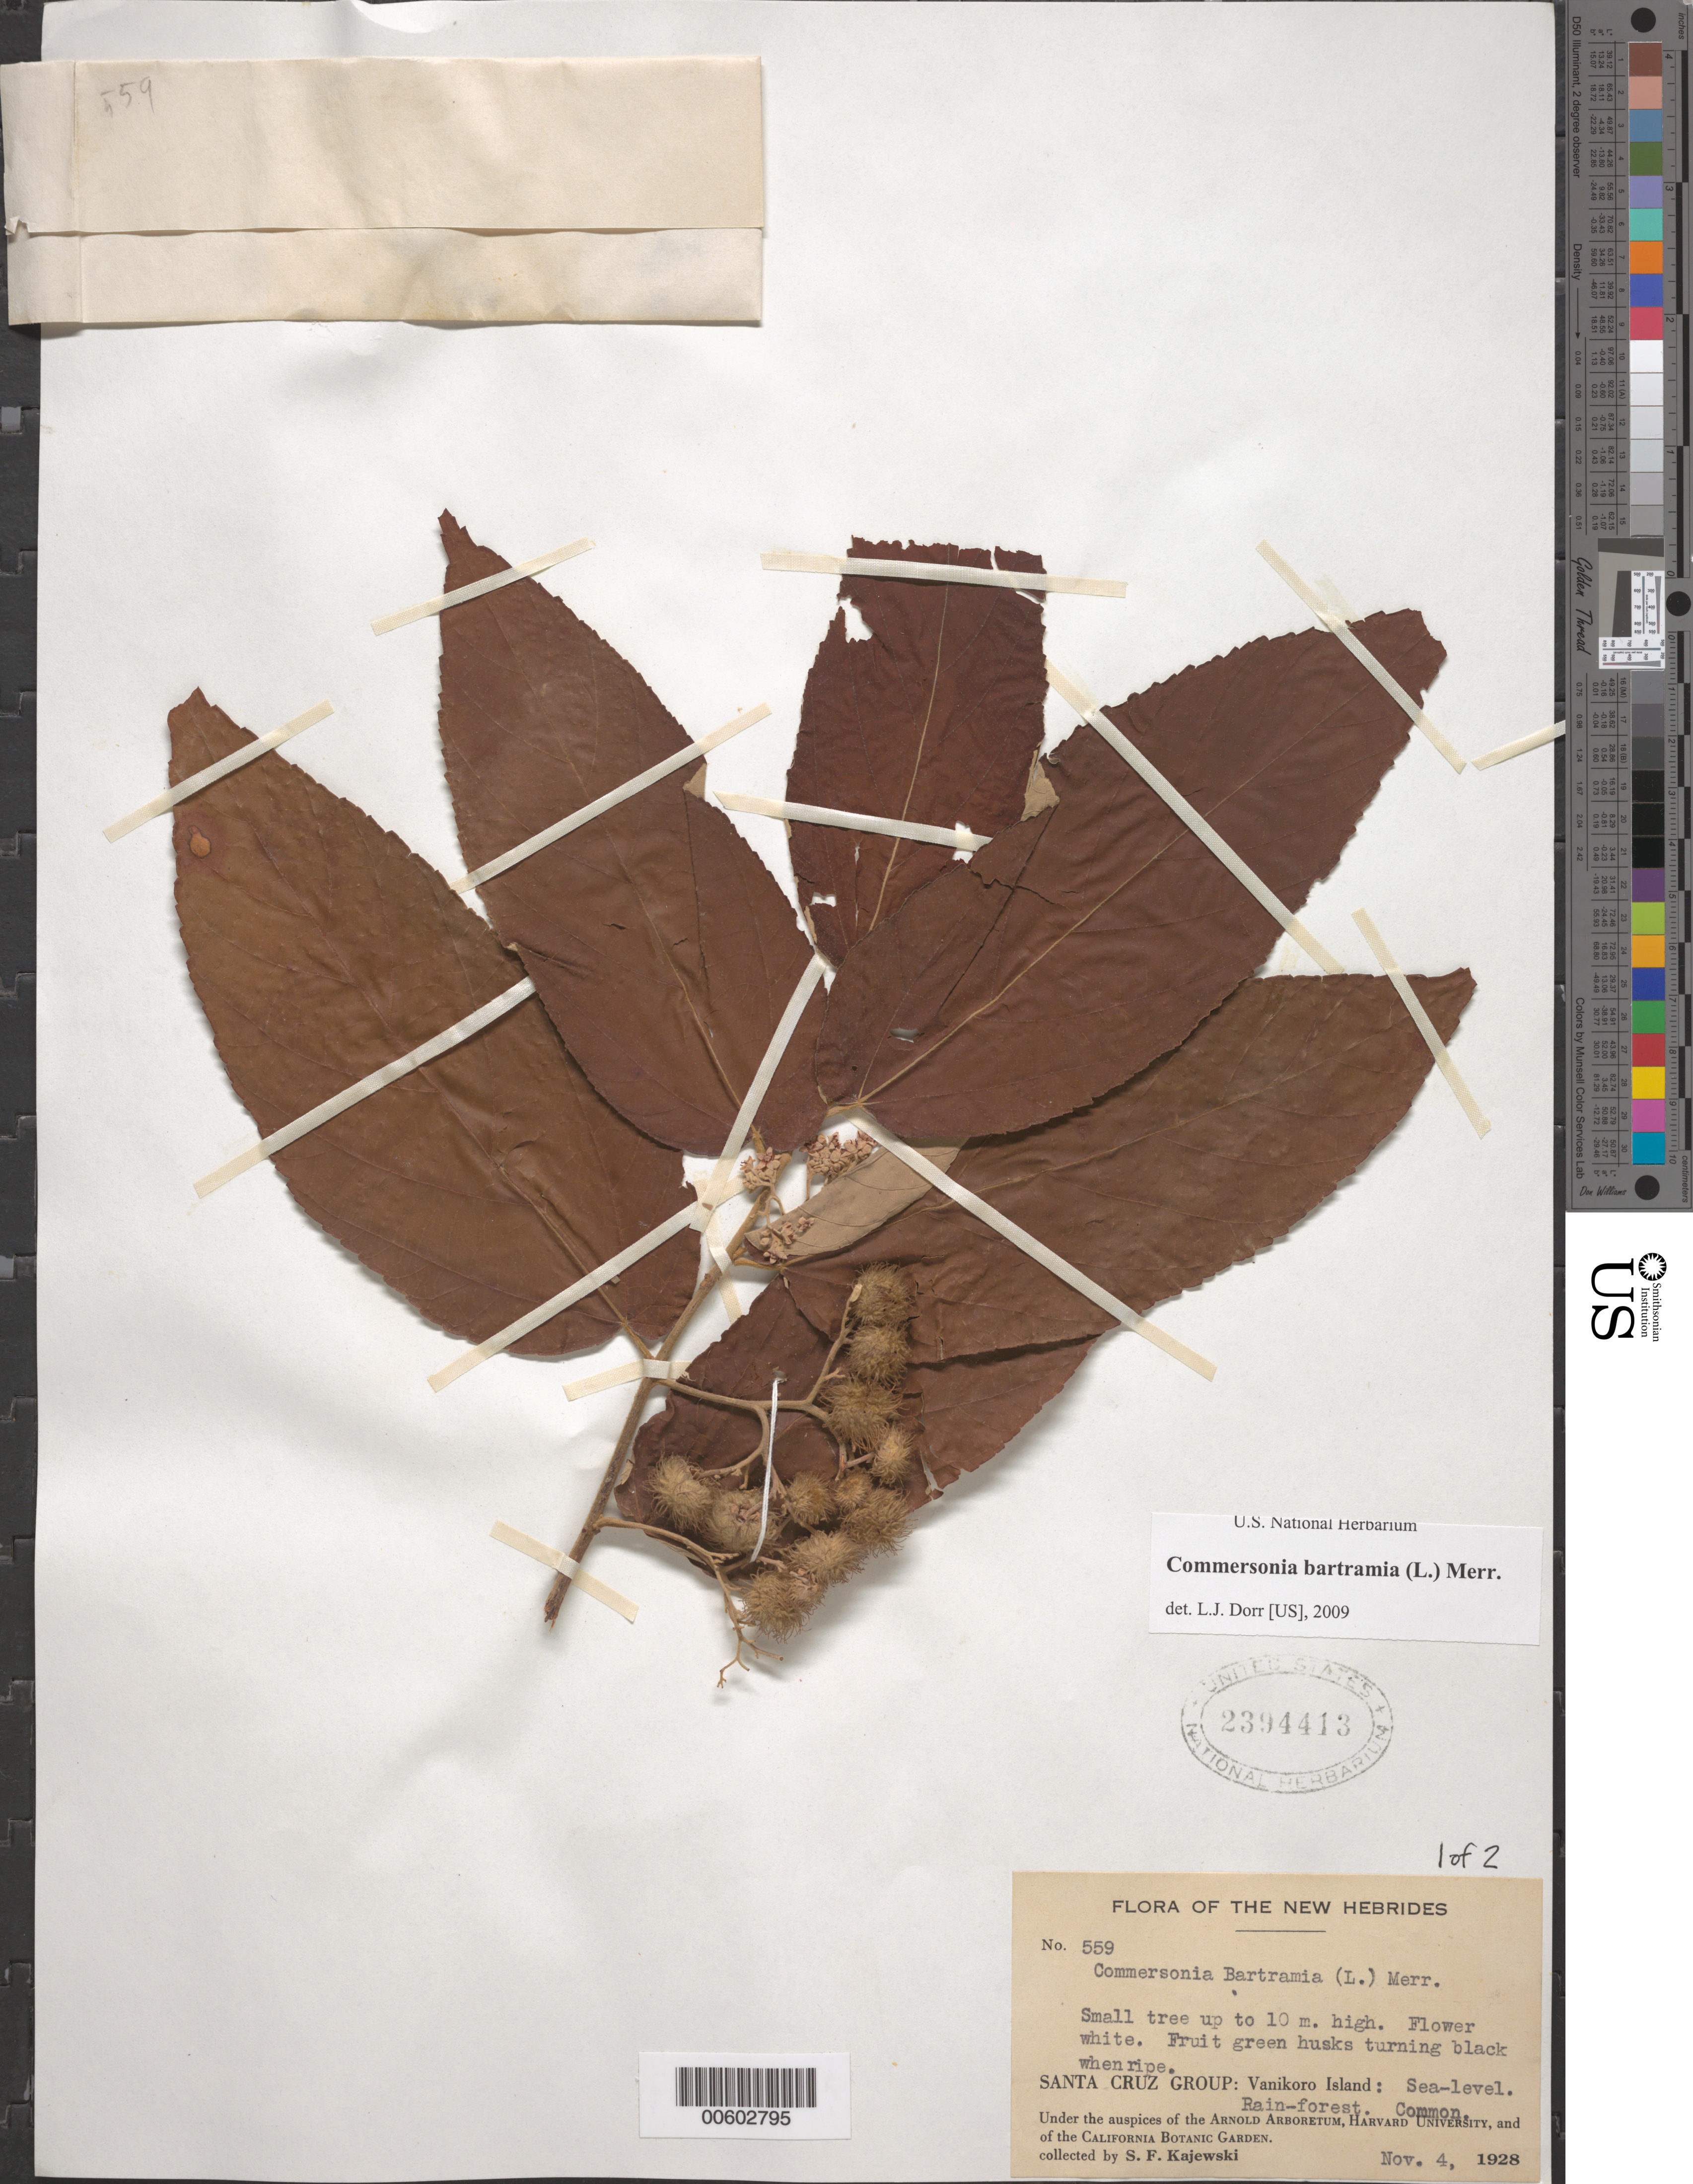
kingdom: Plantae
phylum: Tracheophyta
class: Magnoliopsida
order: Malvales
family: Malvaceae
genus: Commersonia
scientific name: Commersonia bartramia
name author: (L.) Merr.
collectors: S. Kajewski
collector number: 559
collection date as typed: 04 Nov 1928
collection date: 1928-11-04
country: Solomon Islands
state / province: Temotu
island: Vanikolo [Vanikoro]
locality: New Hebrides. Santa Cruz group [Santa Cruz Is.]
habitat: Rain-forest, common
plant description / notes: US, A-2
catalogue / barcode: US 2394413